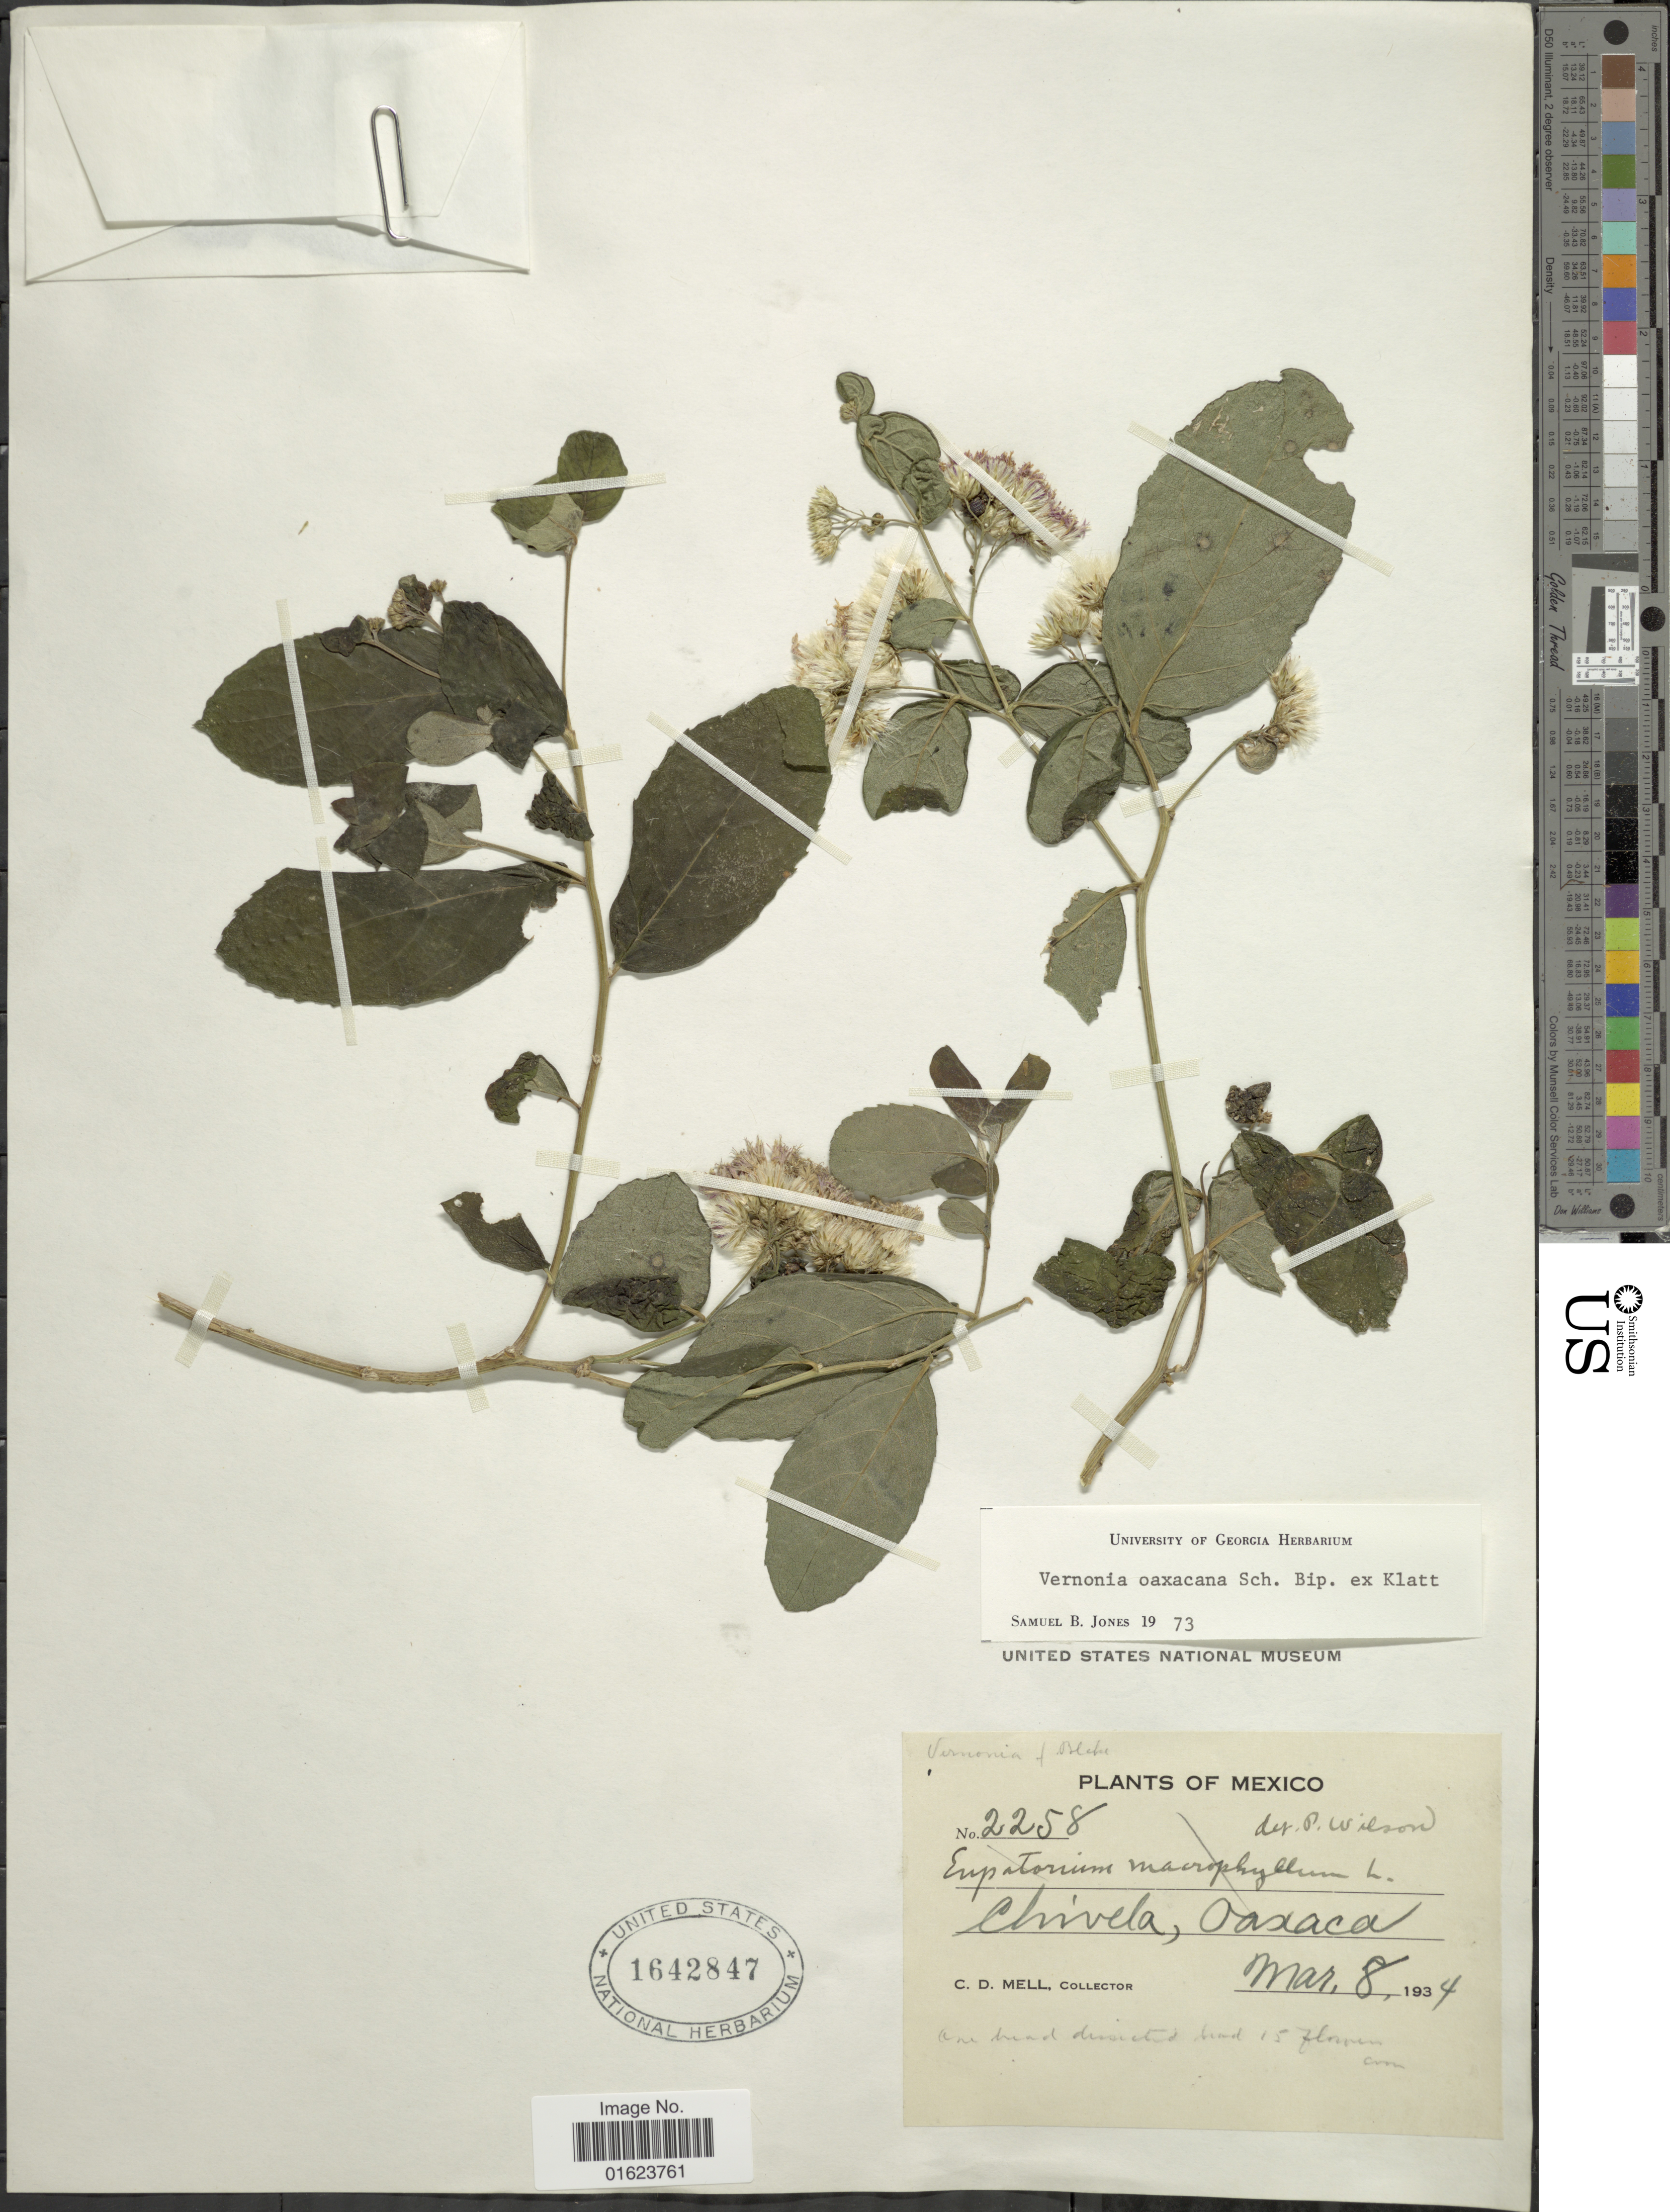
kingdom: Plantae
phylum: Tracheophyta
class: Magnoliopsida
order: Asterales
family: Asteraceae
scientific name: Vickianthus oaxacanus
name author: (Sch. Bip. ex Klatt) H. Rob.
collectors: C. D. Mell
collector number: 2258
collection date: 1934-03-08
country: Mexico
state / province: Oaxaca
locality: Chivela, Oaxaca.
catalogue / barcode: US 1642847